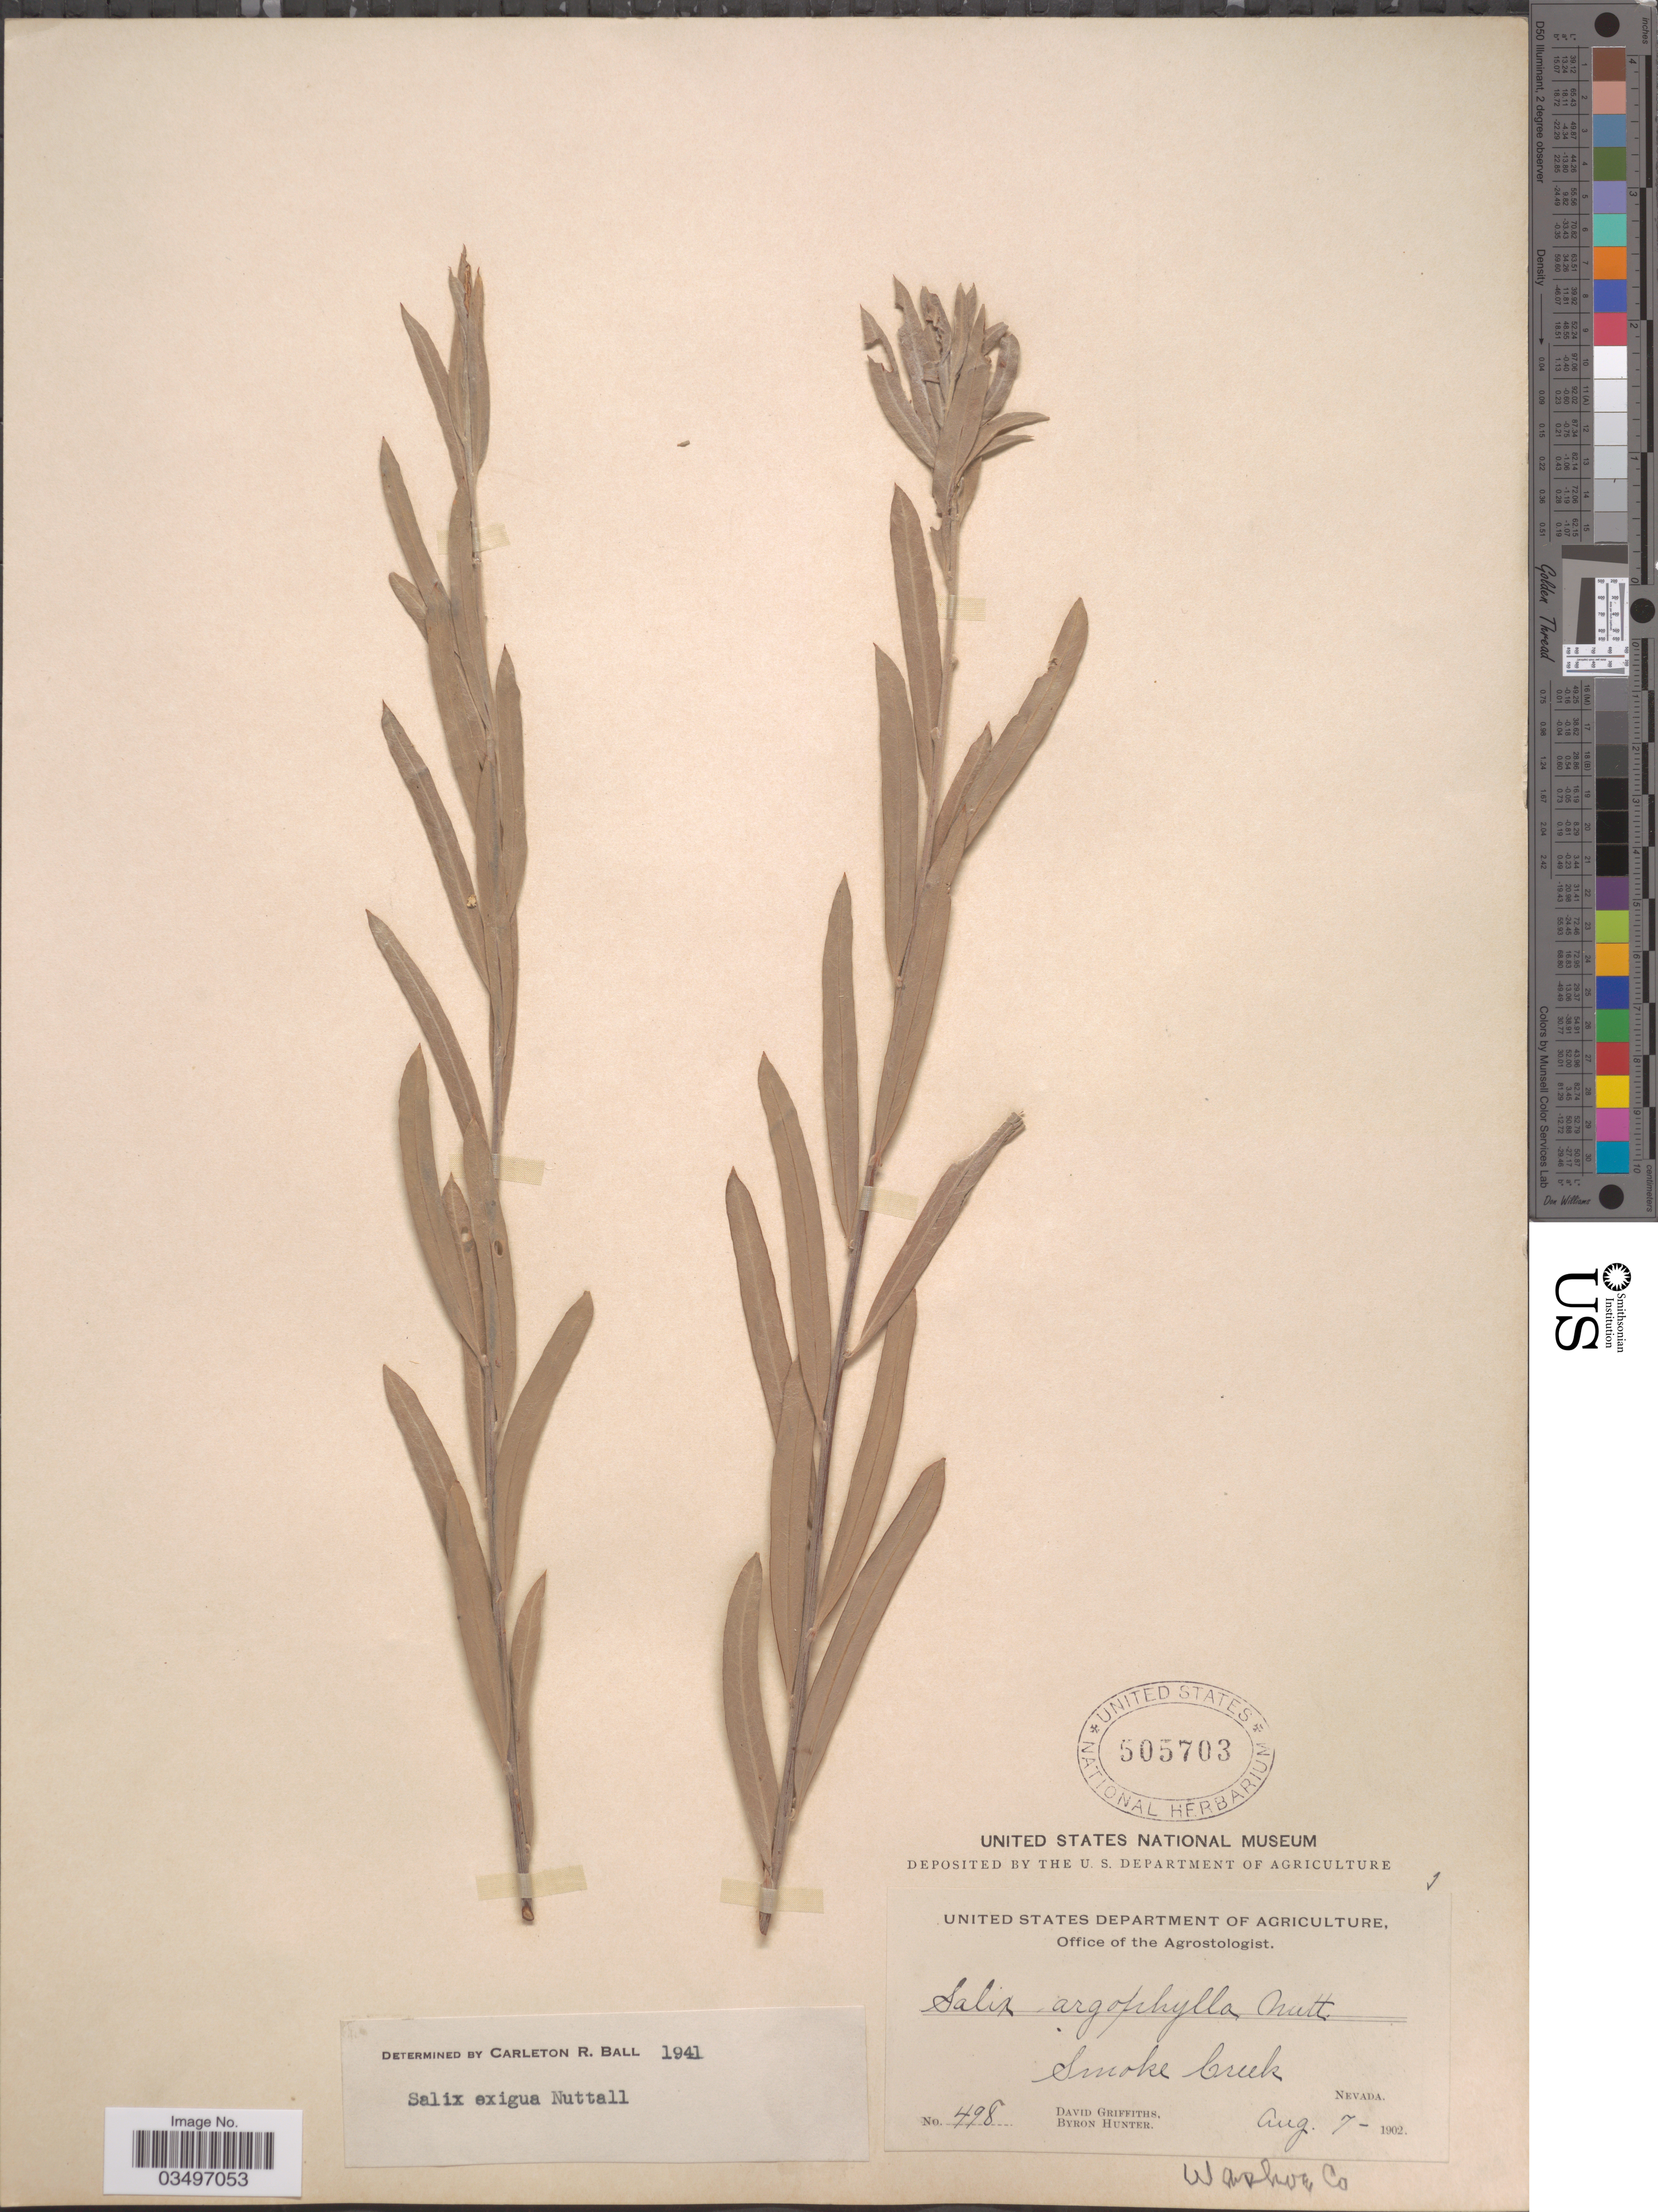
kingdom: Plantae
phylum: Tracheophyta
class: Magnoliopsida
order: Malpighiales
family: Salicaceae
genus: Salix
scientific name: Salix exigua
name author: Nutt.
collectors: D. Griffiths & B. Hunter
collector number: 498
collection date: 1902-08-07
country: United States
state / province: Nevada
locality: Smoke Creek. Washoe Co.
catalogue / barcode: US 505703